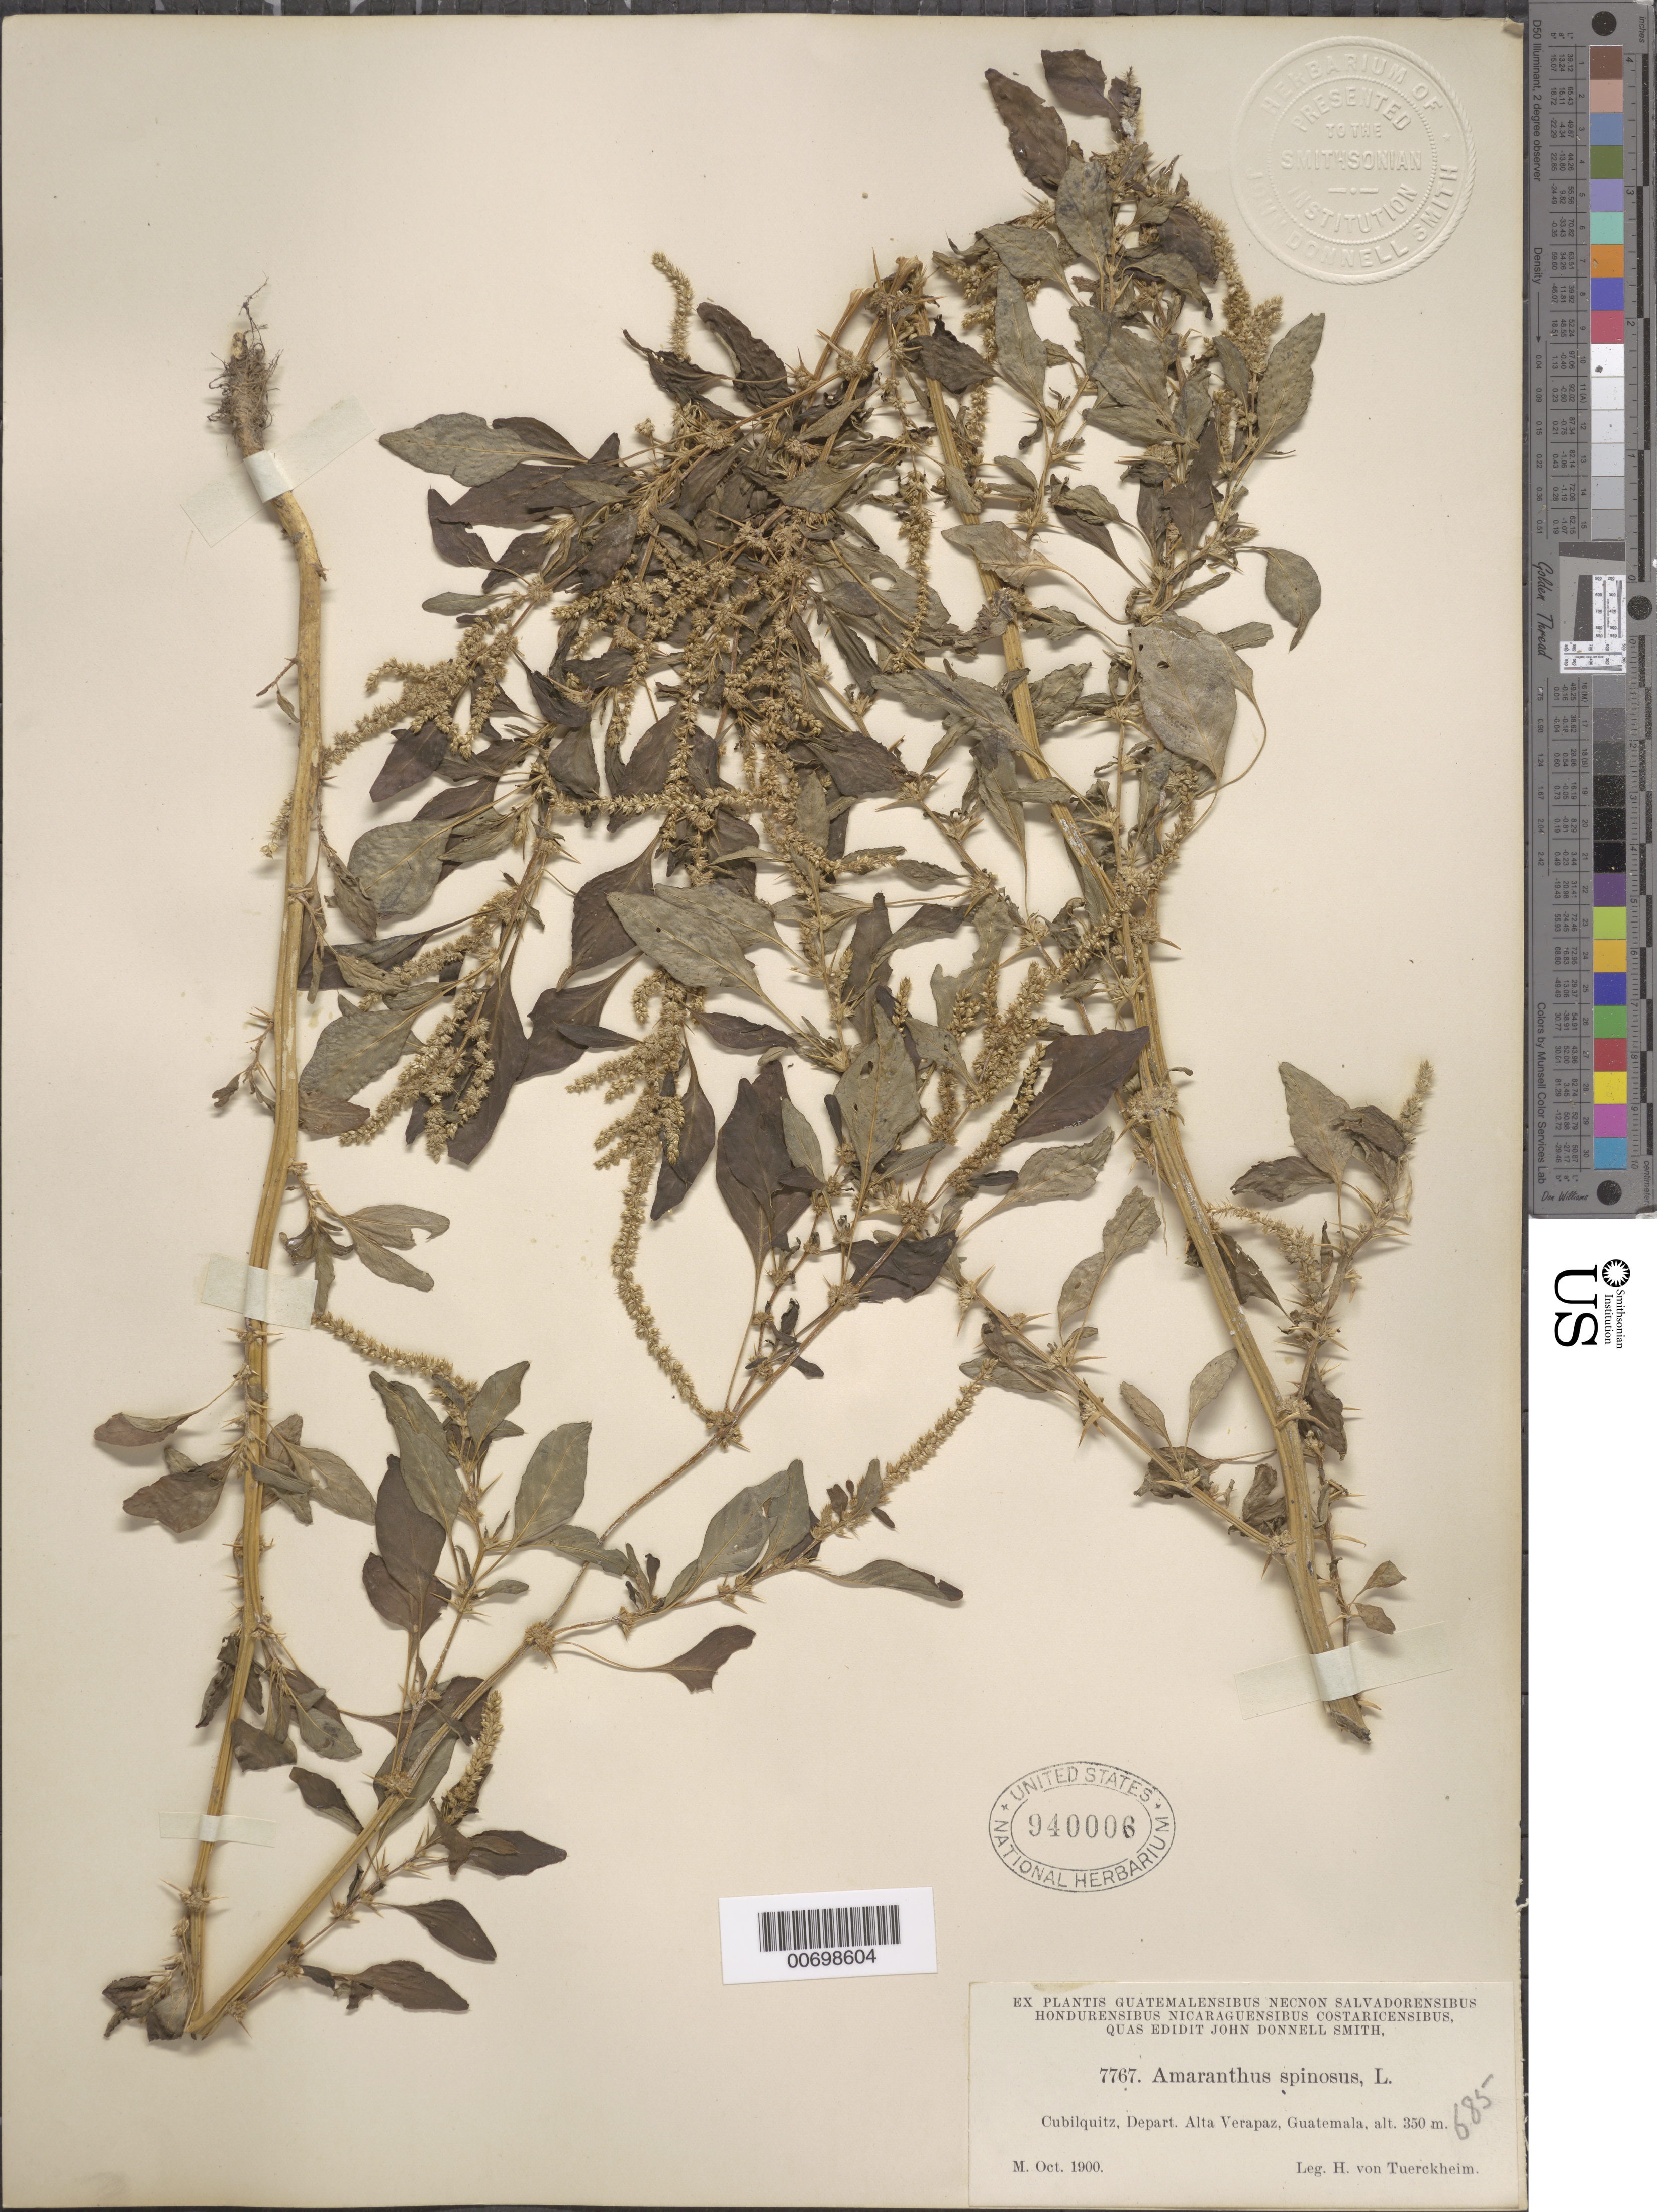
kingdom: Plantae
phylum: Tracheophyta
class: Magnoliopsida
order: Caryophyllales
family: Amaranthaceae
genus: Amaranthus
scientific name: Amaranthus spinosus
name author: L.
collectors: H. von Türckheim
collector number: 7767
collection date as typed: Oct 1900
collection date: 1900-10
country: Guatemala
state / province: Alta Verapaz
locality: Cubilguitz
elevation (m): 350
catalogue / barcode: US 940006